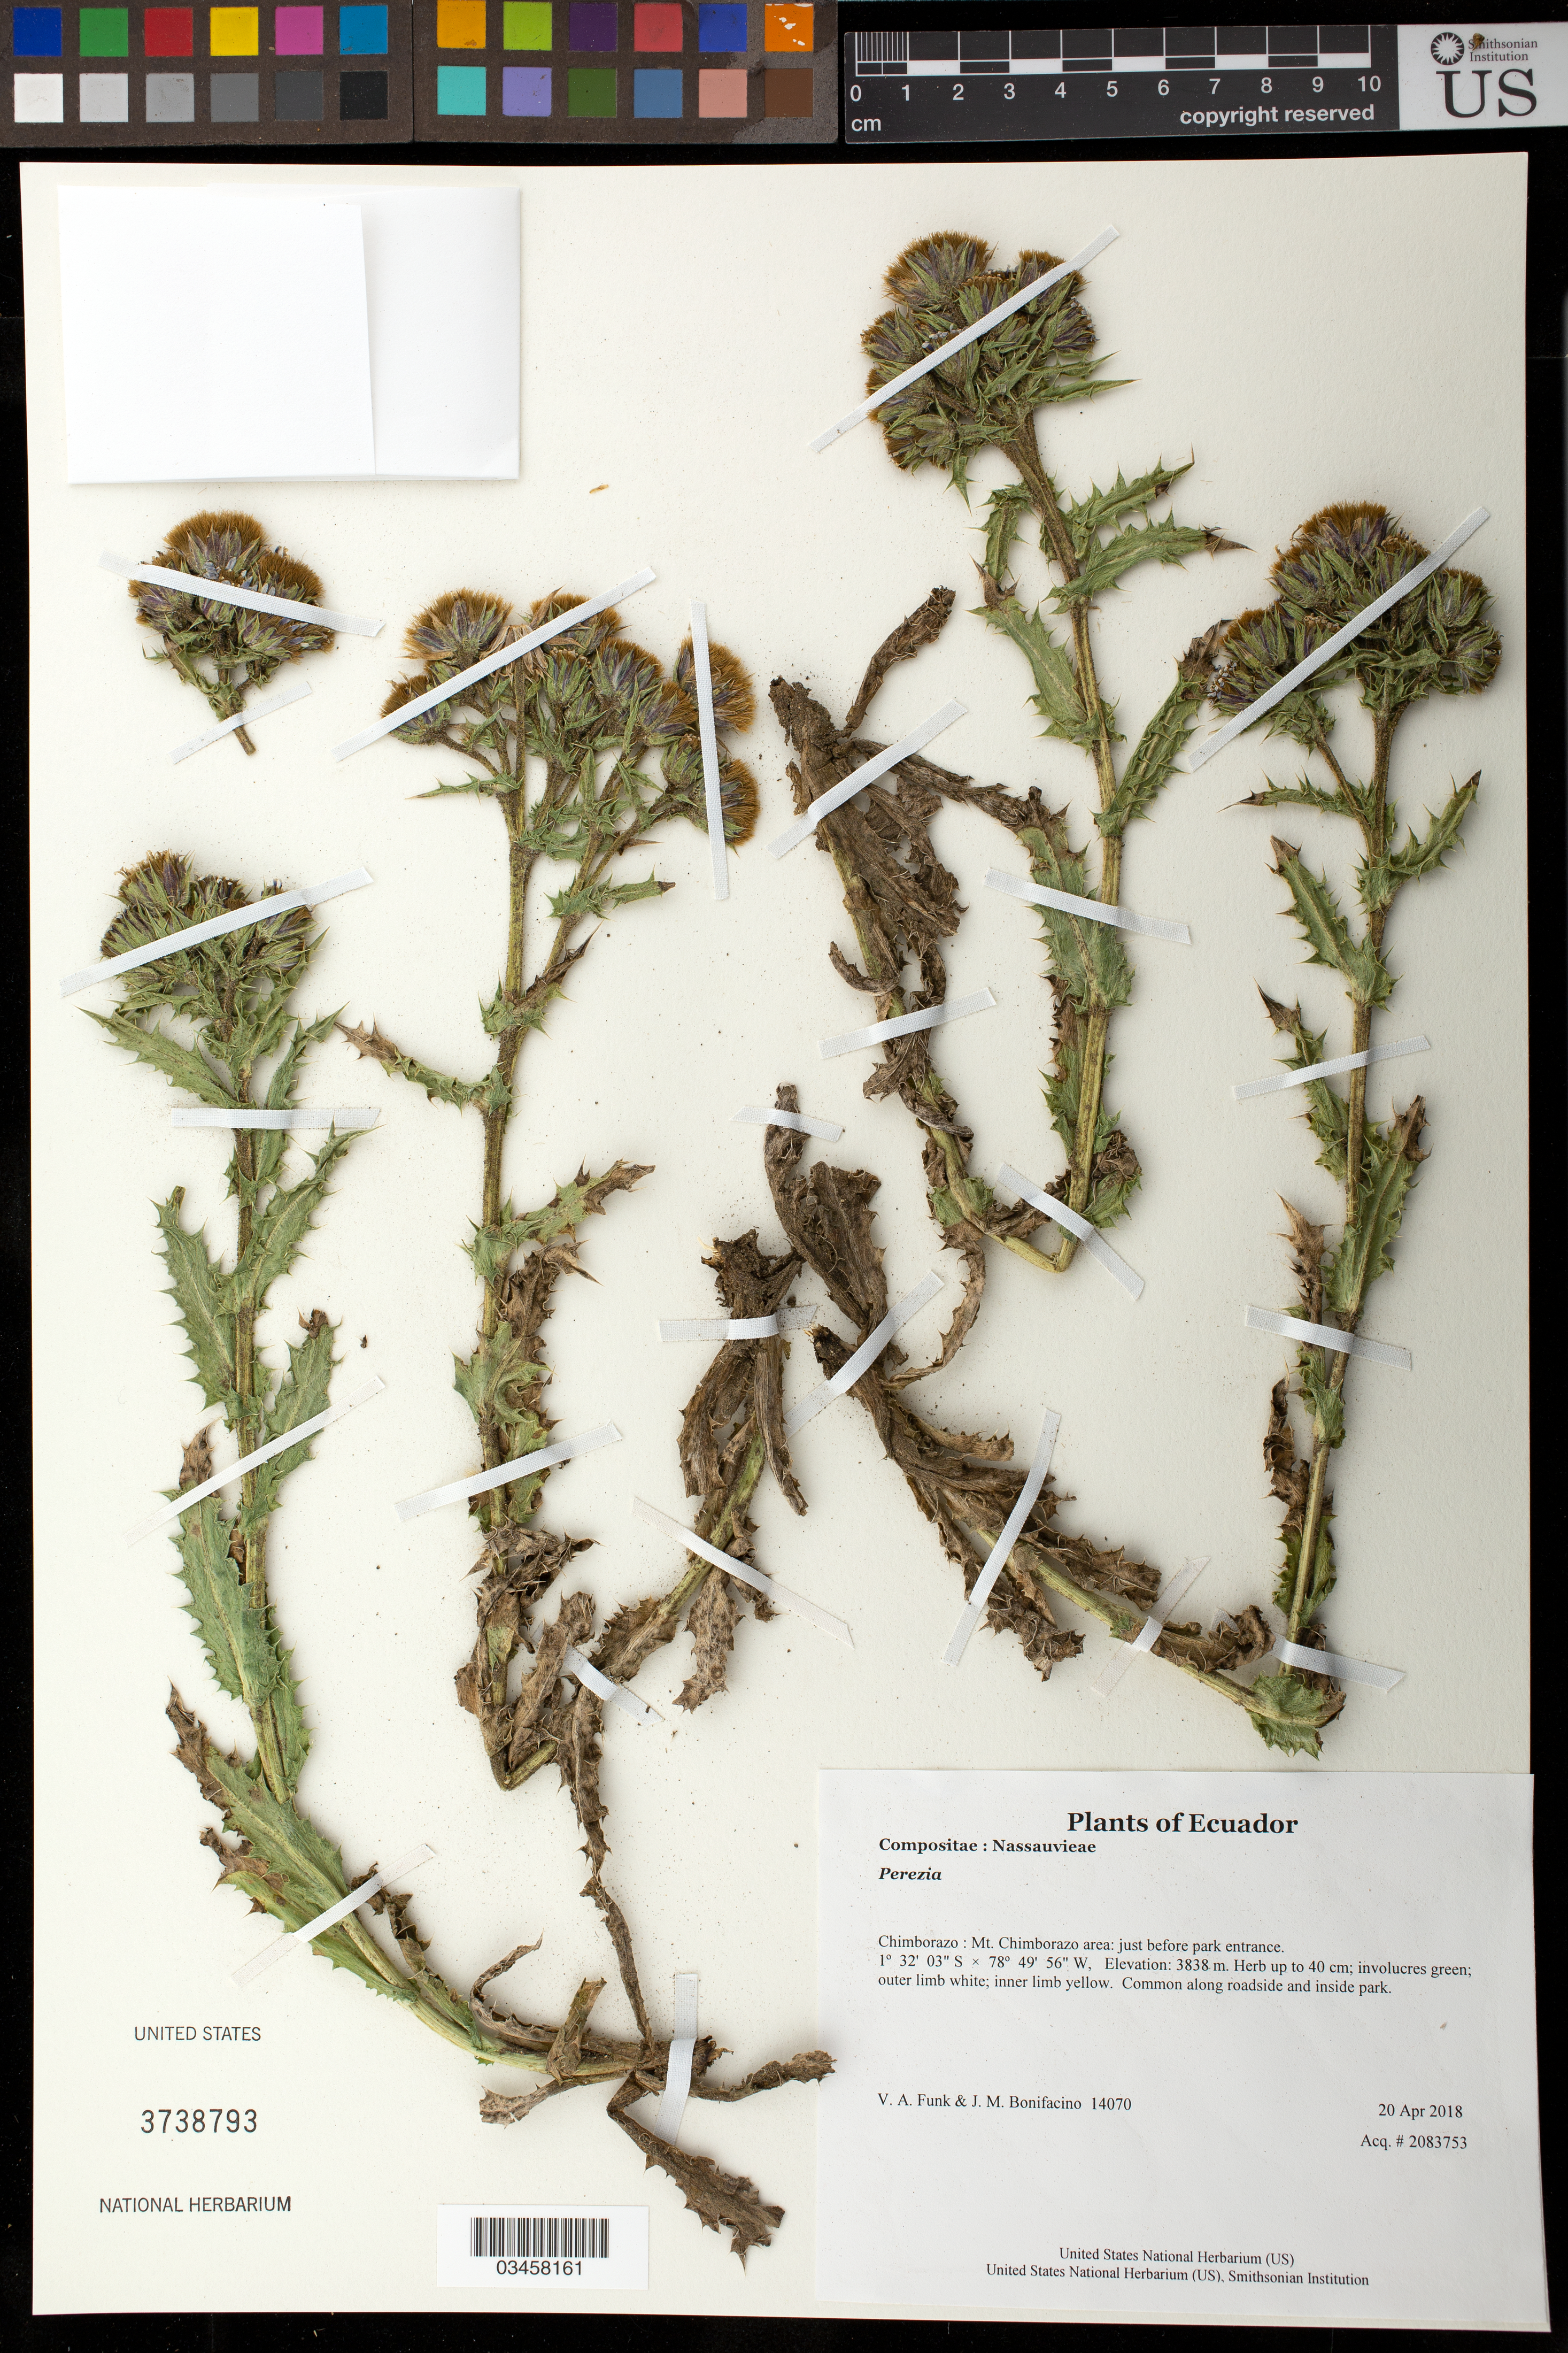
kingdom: Plantae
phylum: Tracheophyta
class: Magnoliopsida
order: Asterales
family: Asteraceae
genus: Perezia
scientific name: Perezia sp.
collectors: V. Funk & M. Bonifacino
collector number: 14070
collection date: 2018-04-20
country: Ecuador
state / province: Chimborazo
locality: Mt. Chimborazo area: just before park entrance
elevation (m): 3838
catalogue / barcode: US 3738793